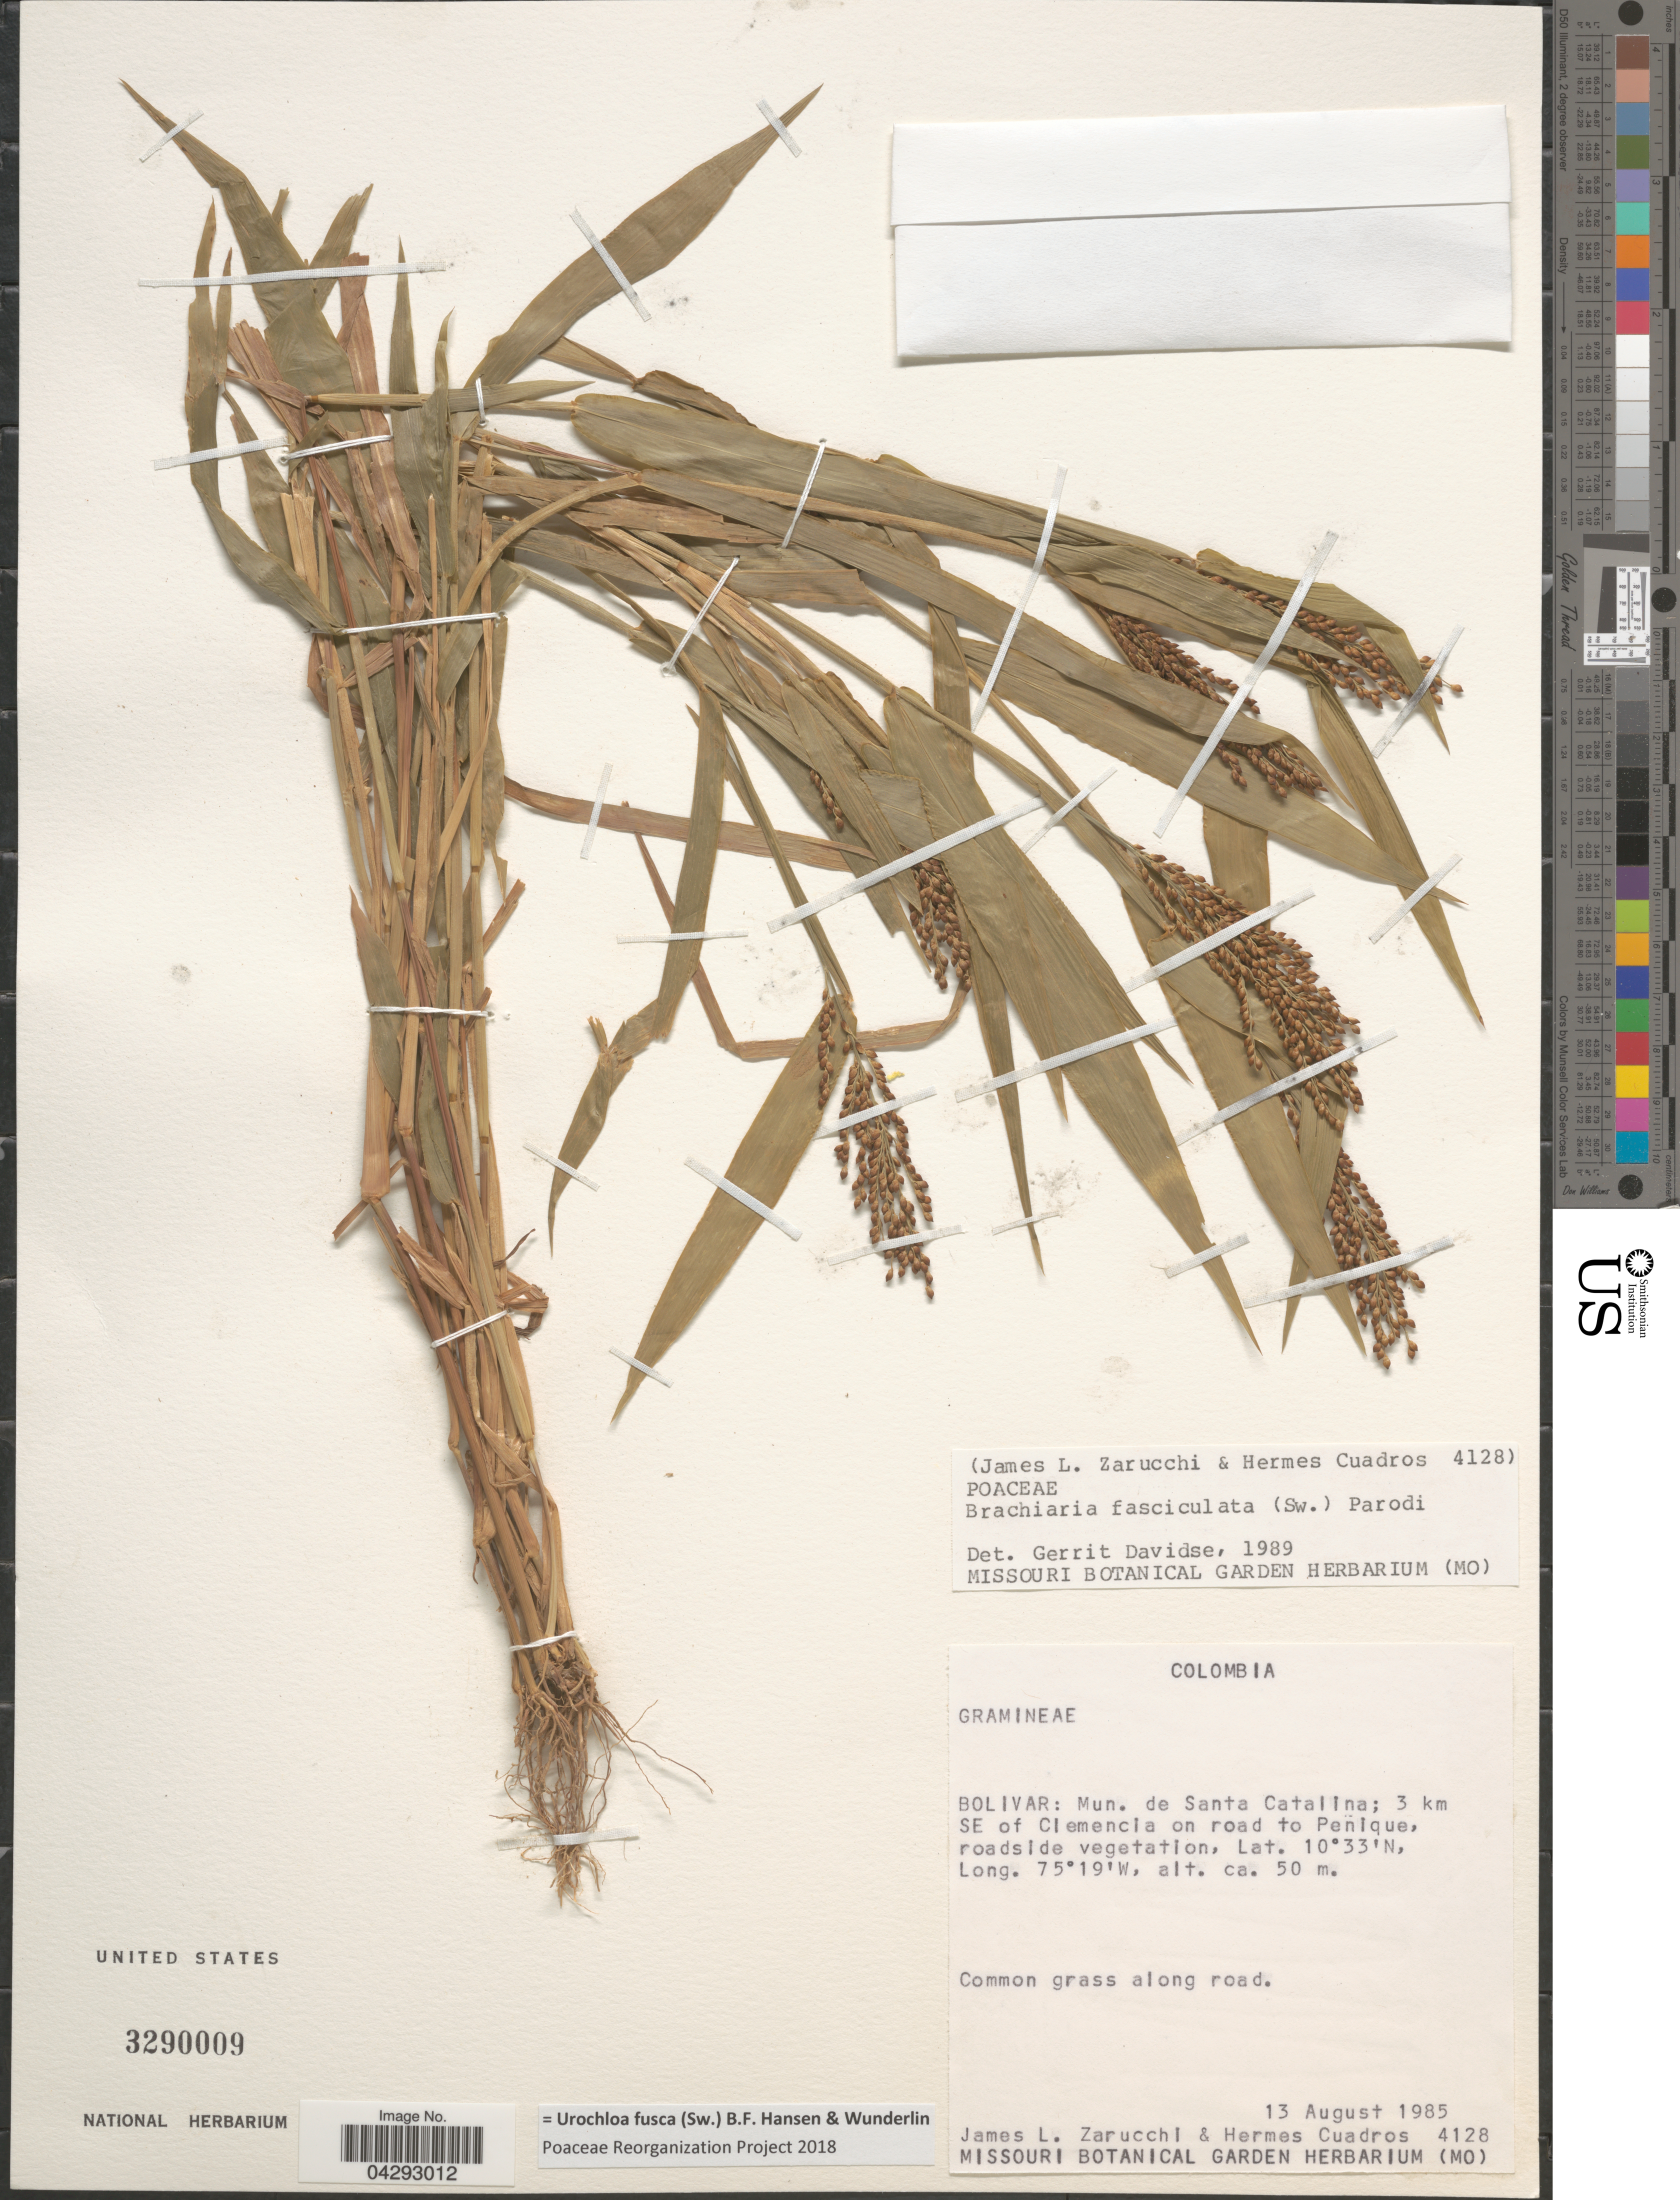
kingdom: Plantae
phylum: Tracheophyta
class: Liliopsida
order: Poales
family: Poaceae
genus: Urochloa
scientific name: Urochloa fusca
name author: (Sw.) B.F. Hansen & Wunderlin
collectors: J. L. Zarucchi & H. Cuadros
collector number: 4128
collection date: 1985-08-13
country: Colombia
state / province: Bolívar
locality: Mun. de Santa Catalina; 3 km SE of Clemencia on road to Peñique, roadside vegetation.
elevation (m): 50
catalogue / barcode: US 3290009